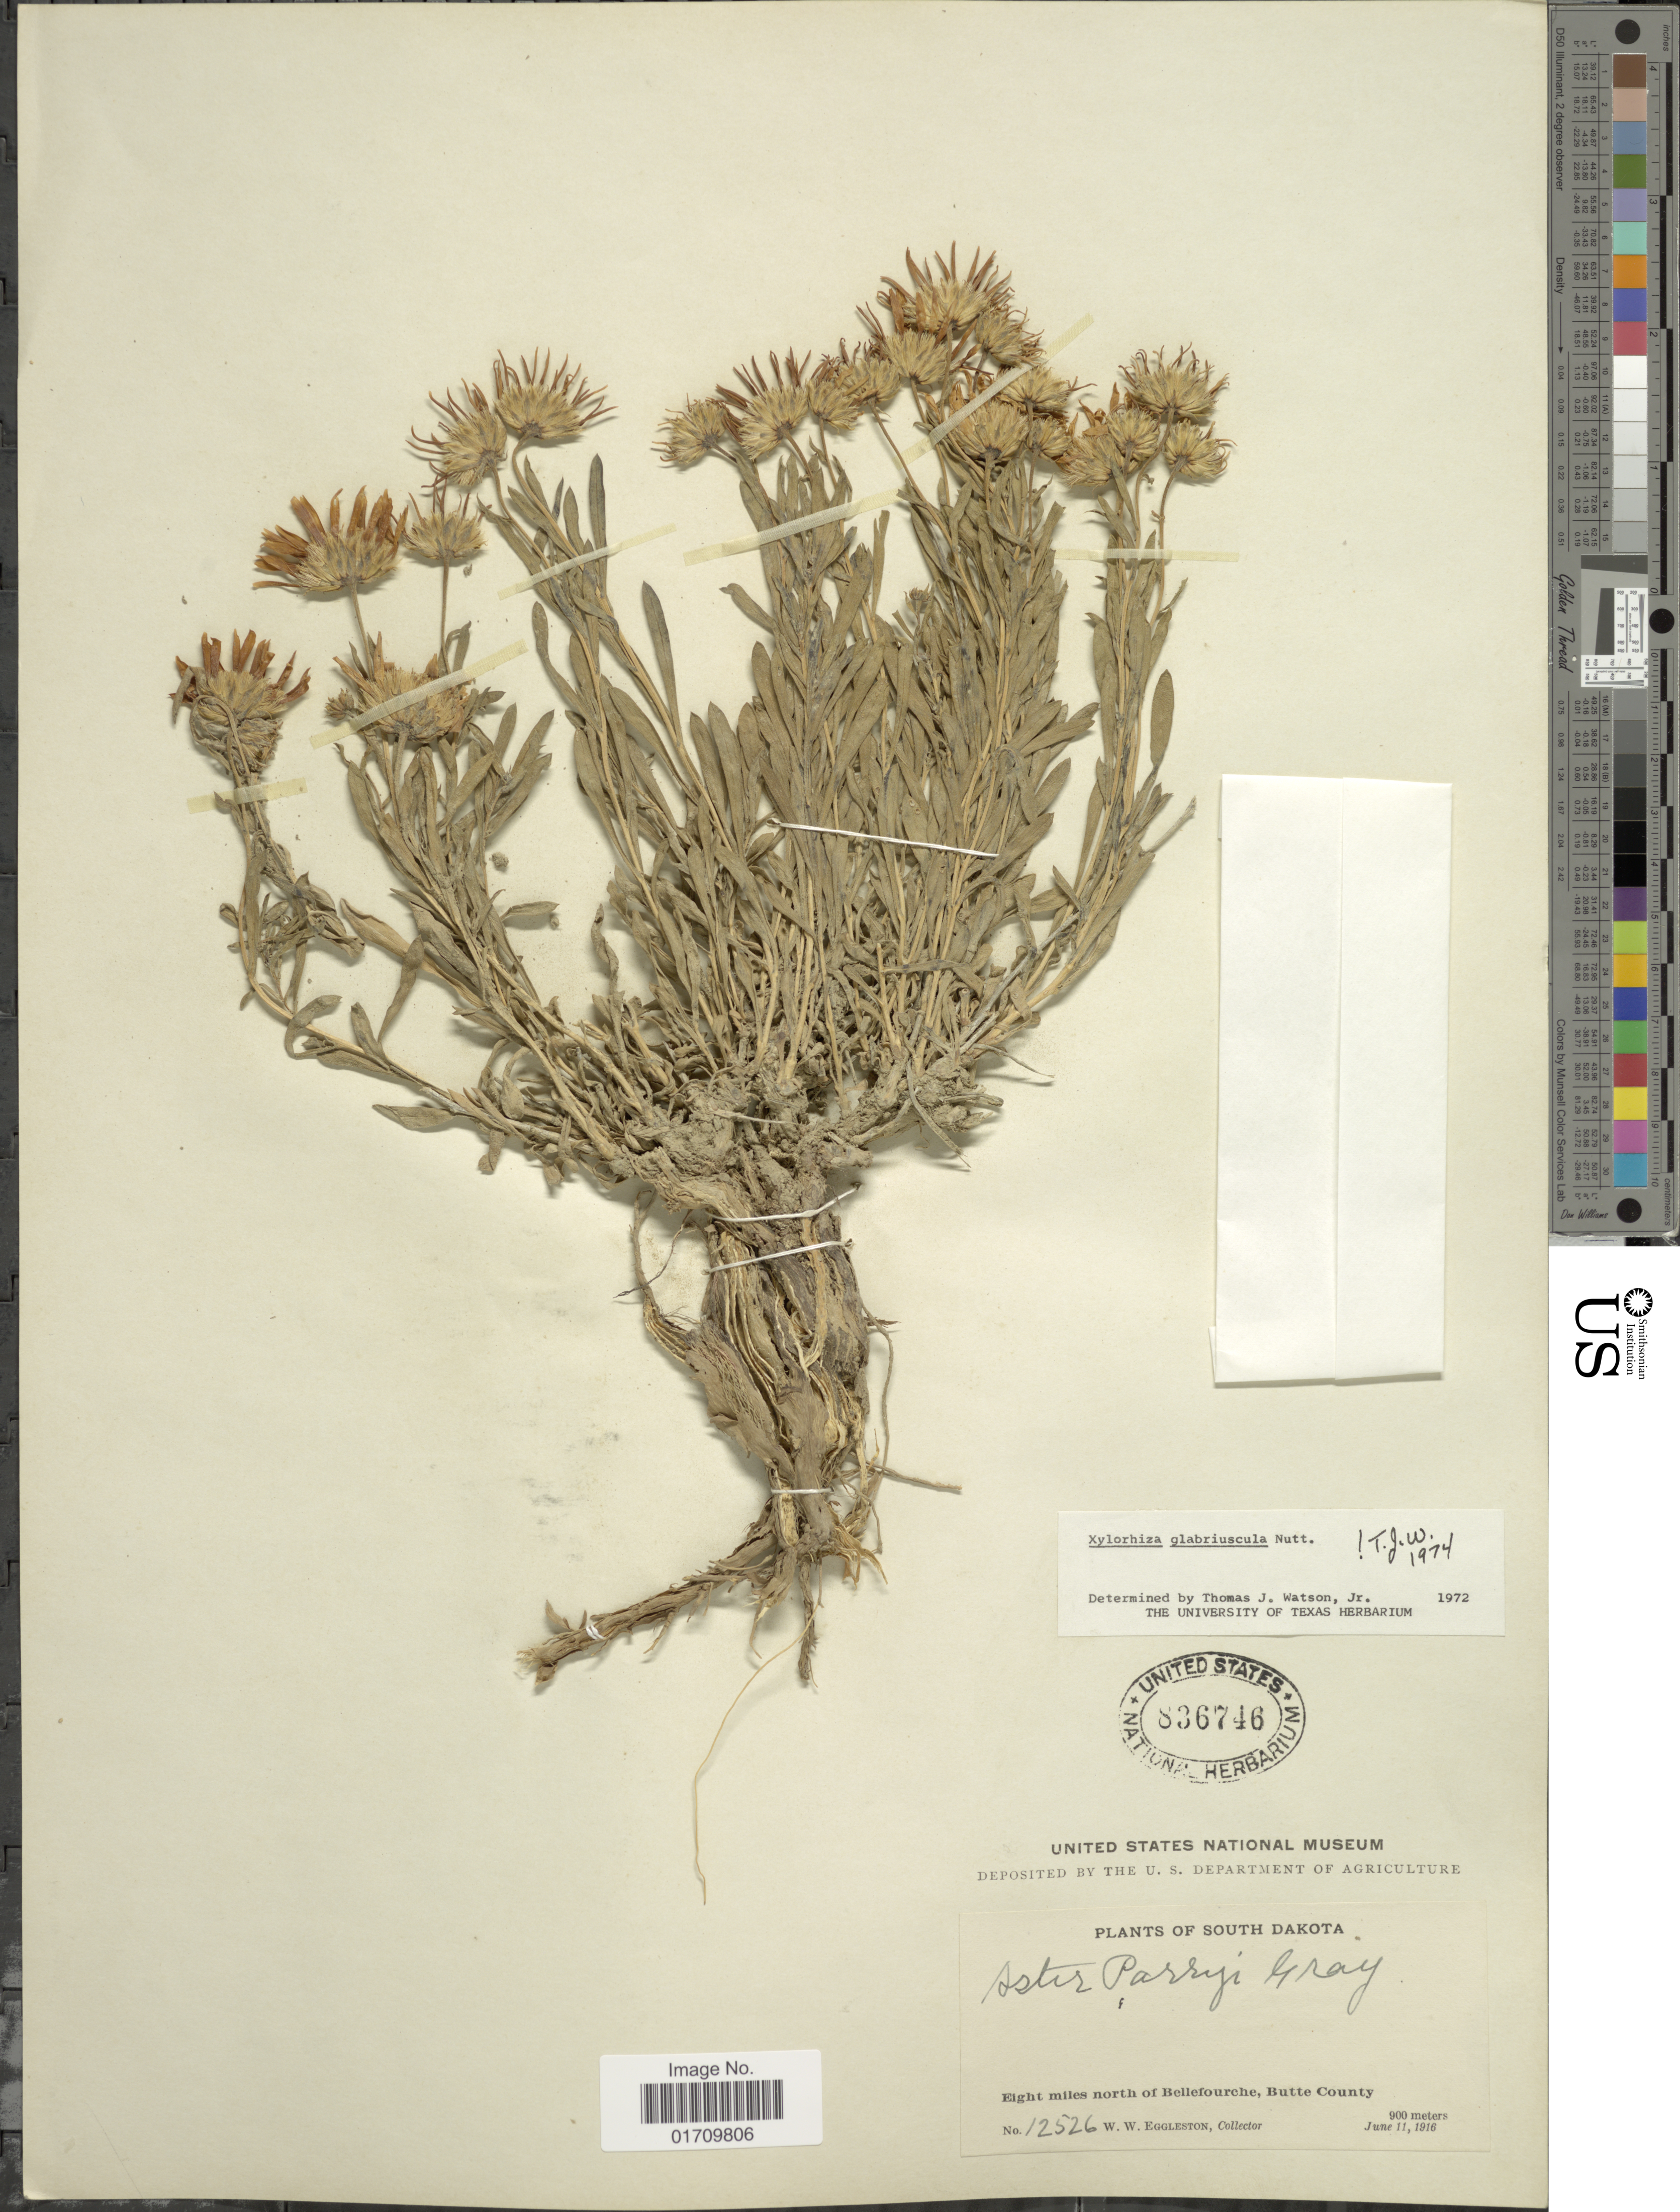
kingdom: Plantae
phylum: Tracheophyta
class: Magnoliopsida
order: Asterales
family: Asteraceae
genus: Xylorhiza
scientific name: Xylorhiza glabriuscula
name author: Nutt.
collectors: W. W. Eggleston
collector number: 12526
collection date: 1916-06-11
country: United States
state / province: South Dakota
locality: Eight miles north of Bellefourche, Butte County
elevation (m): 900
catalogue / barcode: US 836746